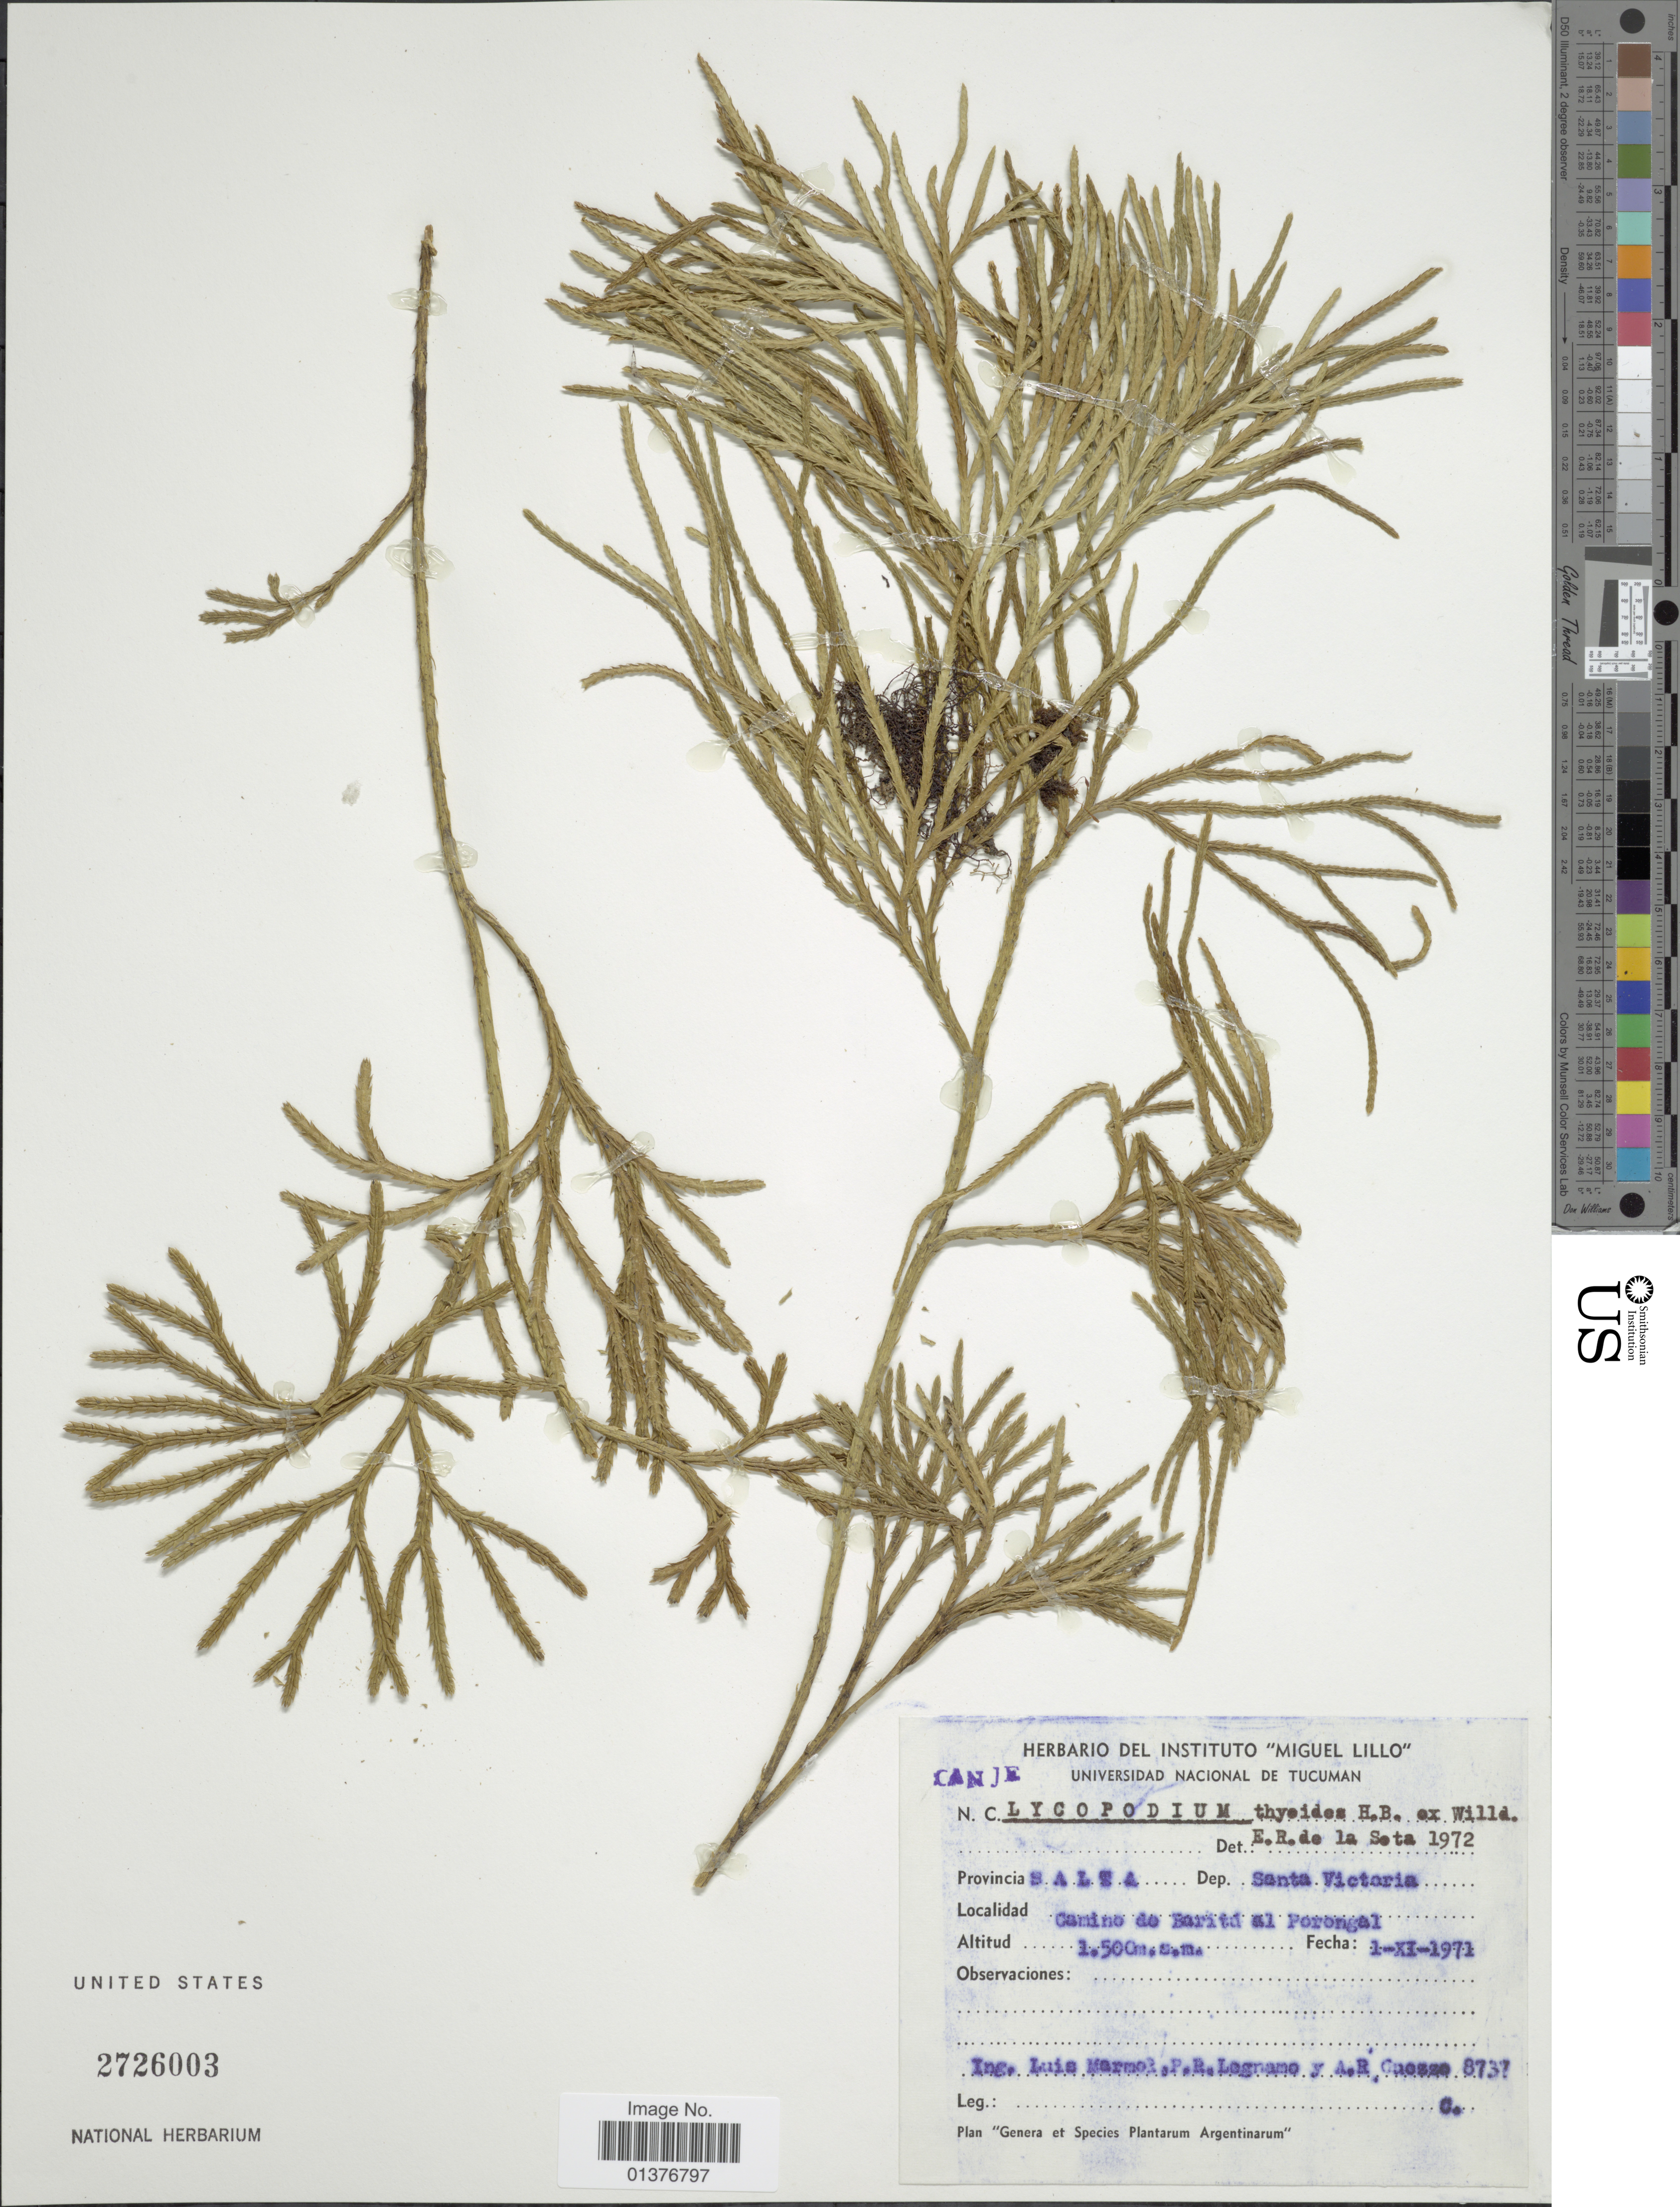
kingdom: Plantae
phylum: Tracheophyta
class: Lycopodiopsida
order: Lycopodiales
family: Lycopodiaceae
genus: Diphasiastrum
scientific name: Diphasiastrum thyoides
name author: (Humb. & Bonpl. ex Willd.) Holub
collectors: L. Marmo, P. R. Legname & A. Onesse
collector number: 8731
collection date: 1971-11-01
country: Argentina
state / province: Salta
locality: Camino de Barito al Porongal, Dep. Santa Victoria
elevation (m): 1500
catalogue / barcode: US 2726003